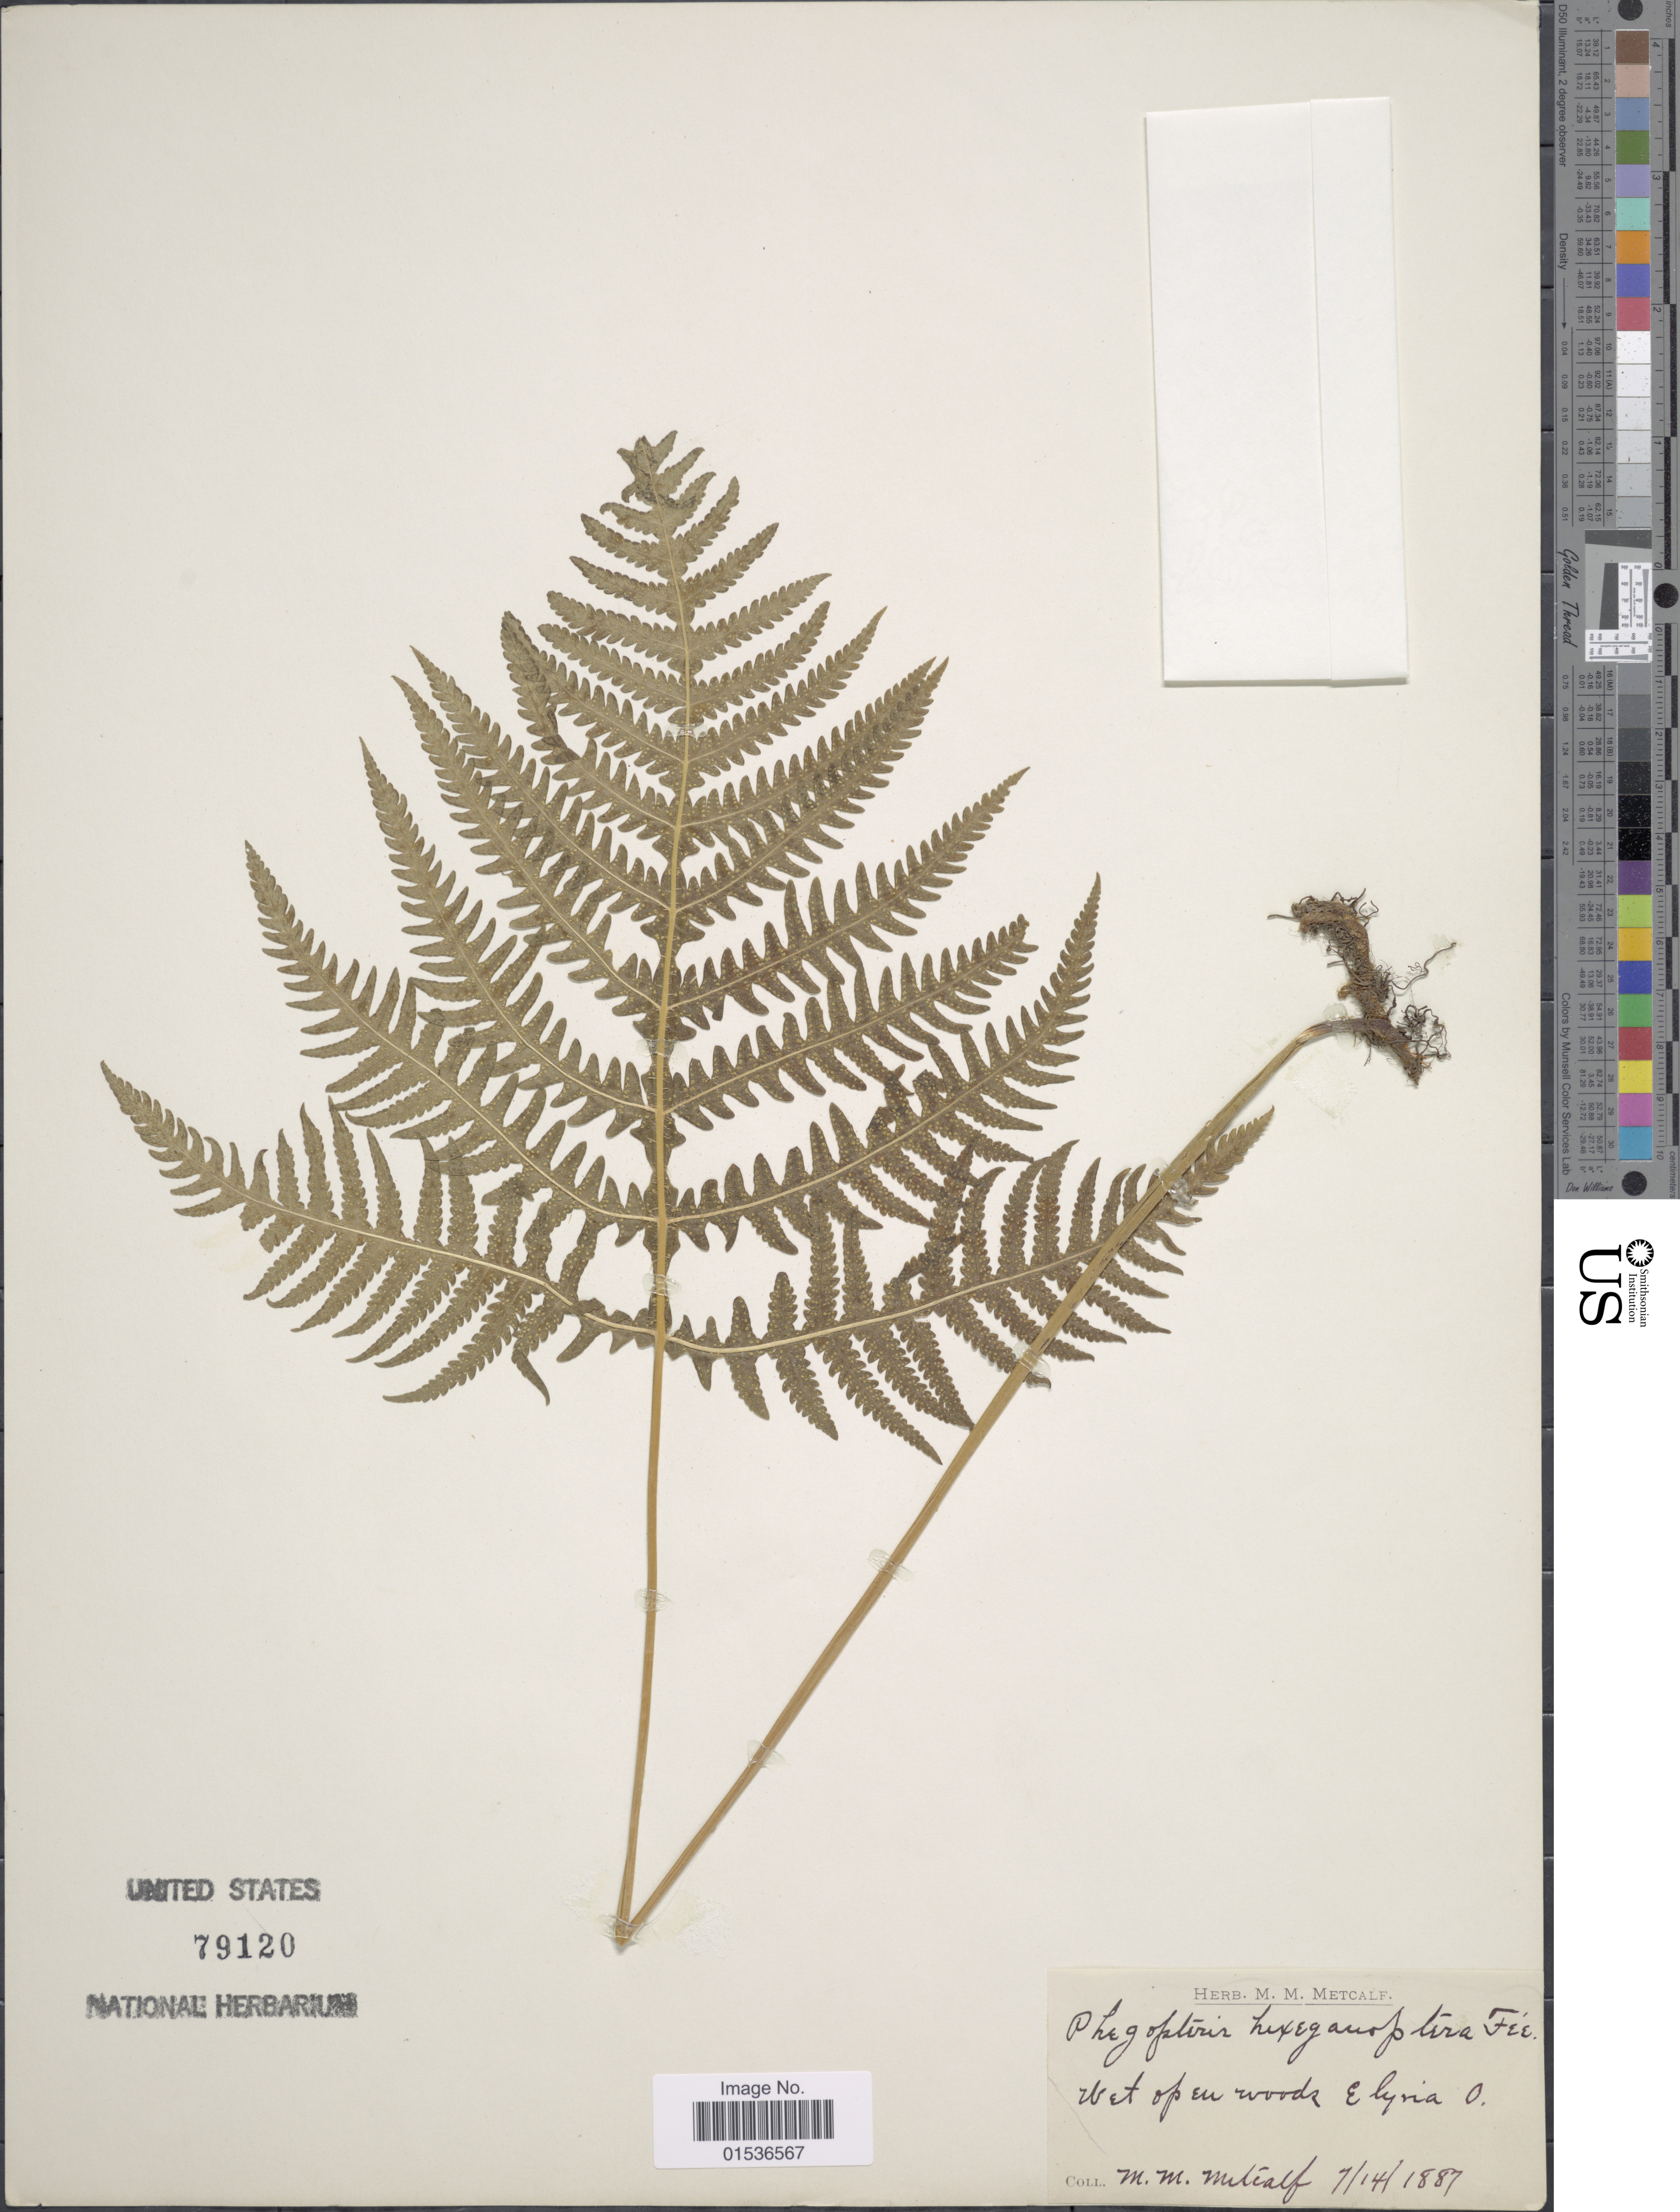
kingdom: Plantae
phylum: Tracheophyta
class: Polypodiopsida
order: Polypodiales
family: Thelypteridaceae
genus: Phegopteris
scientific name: Phegopteris hexagonoptera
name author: (Michx.) Fée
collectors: M. Metcalf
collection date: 1887-07-14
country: United States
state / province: Ohio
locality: Wet open woods, Elyria O.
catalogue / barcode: US 79120